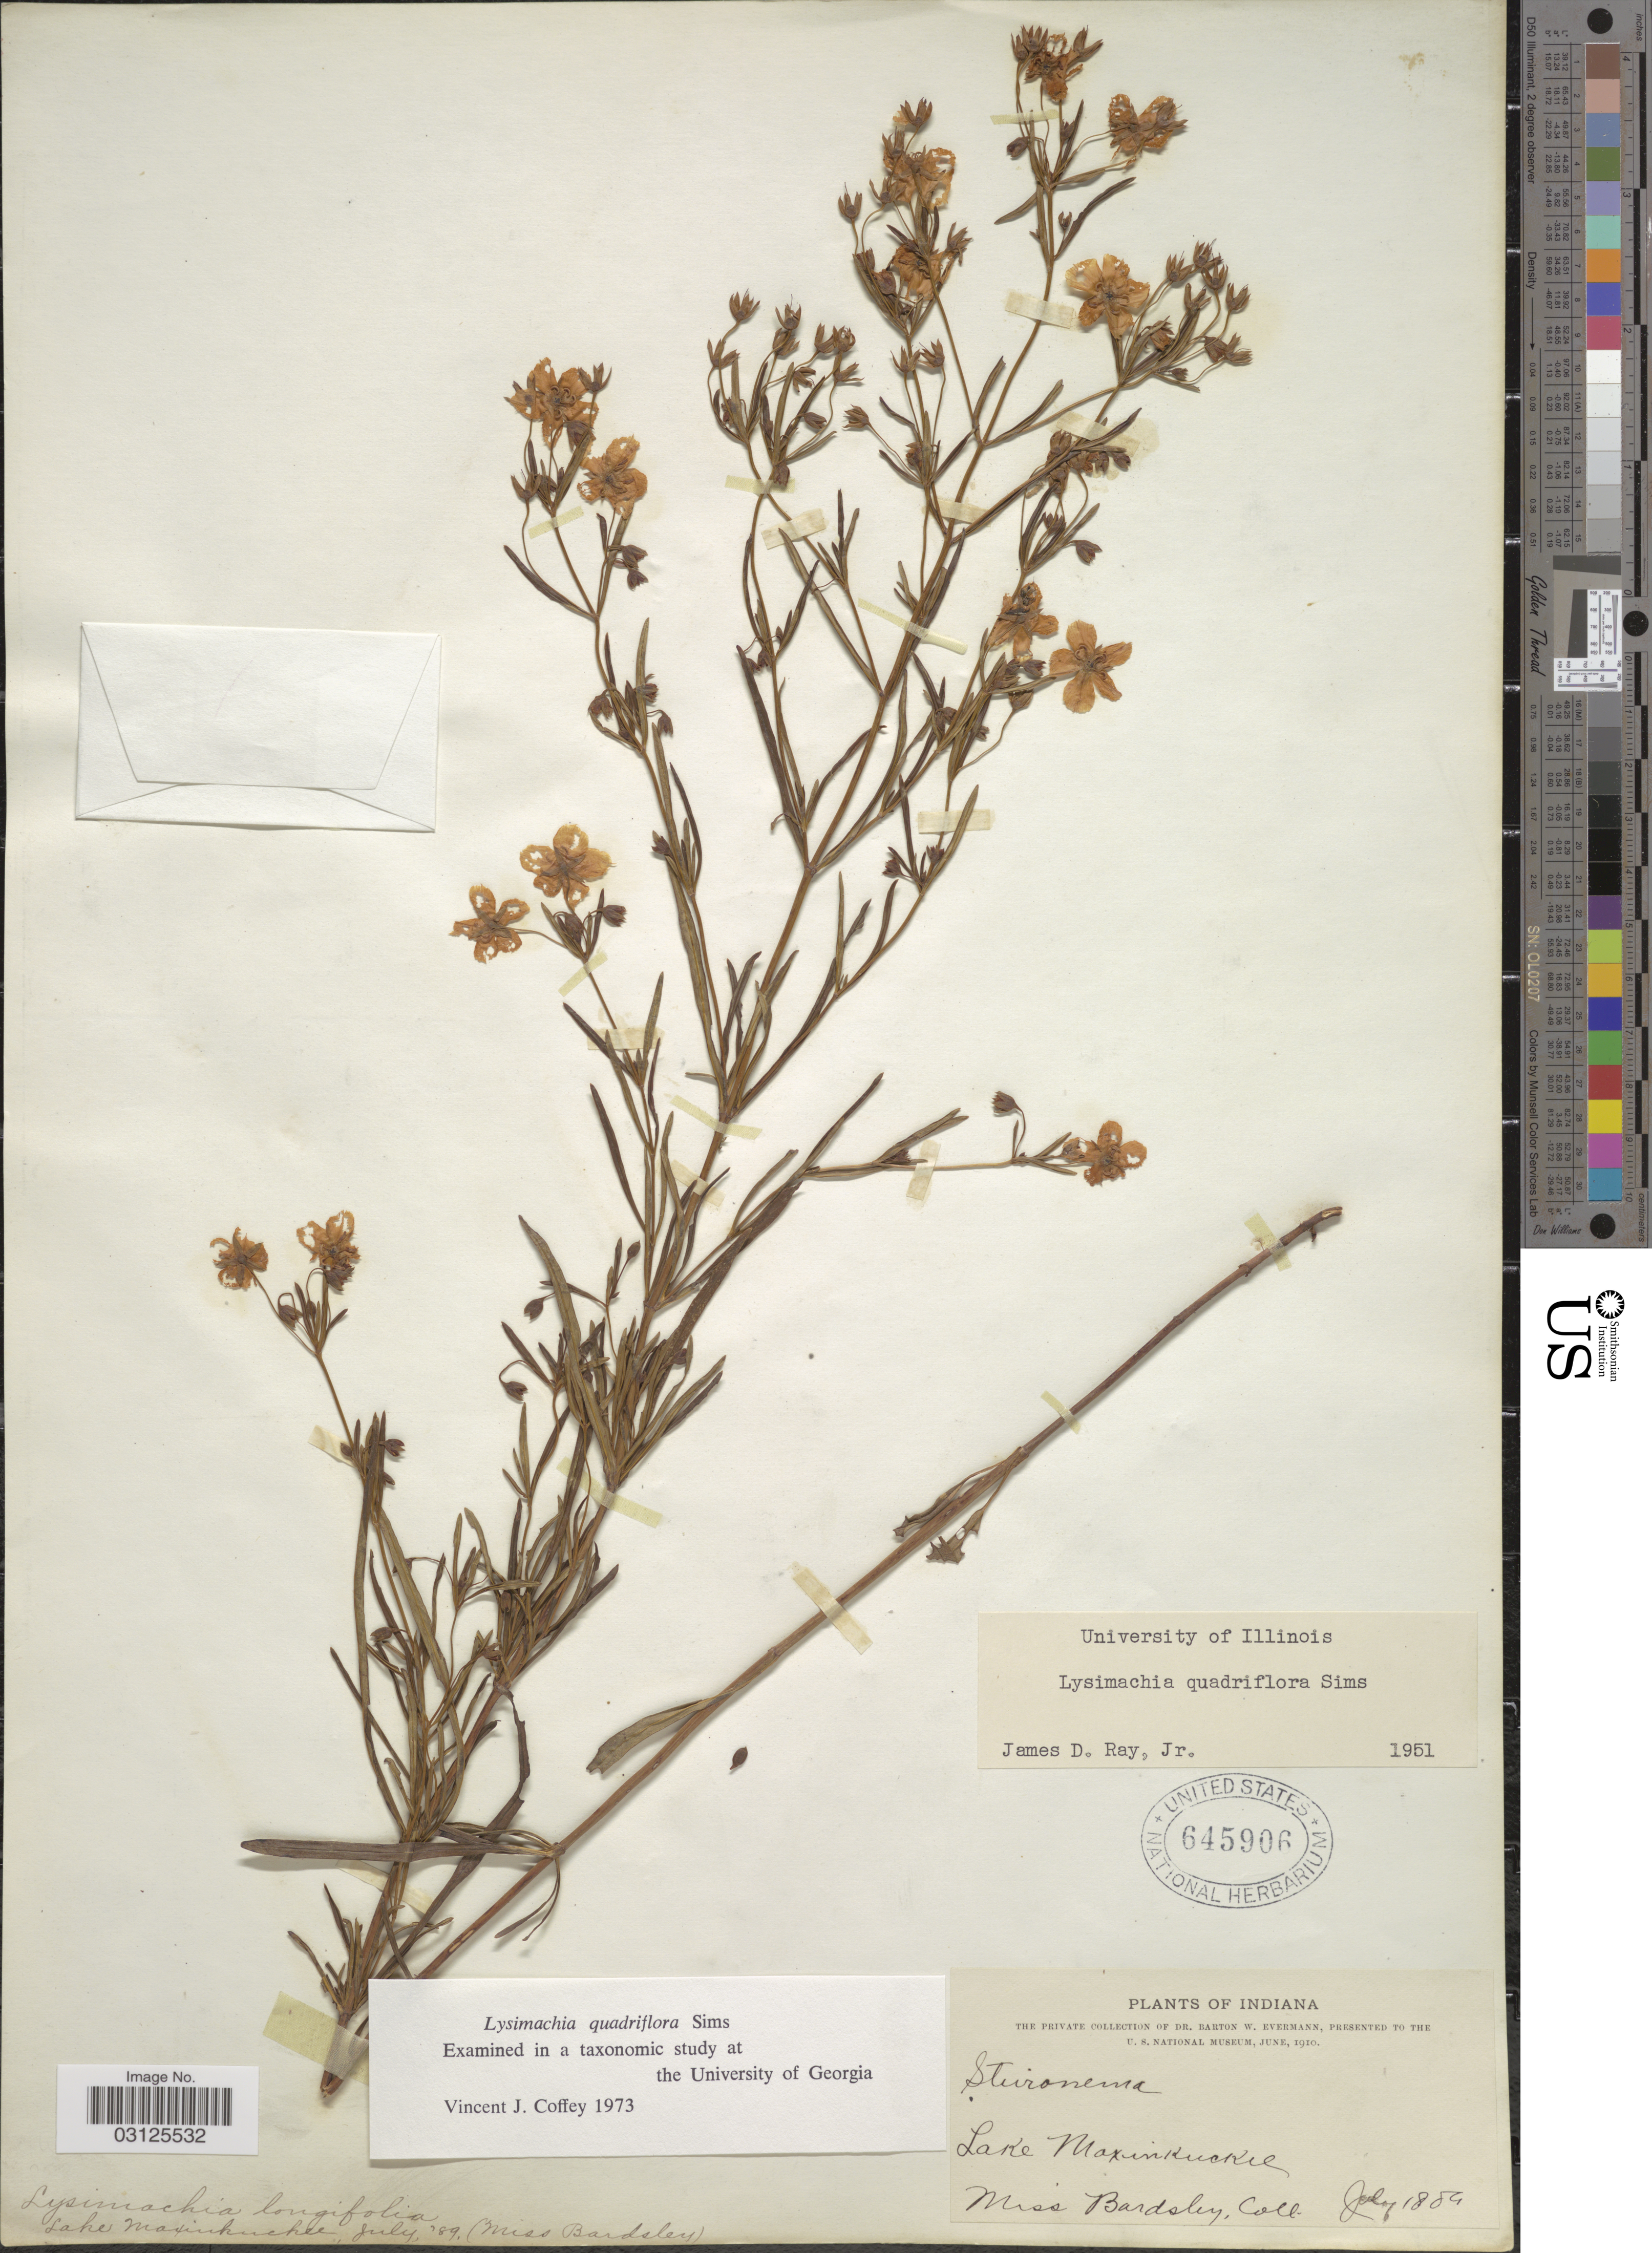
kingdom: Plantae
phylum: Tracheophyta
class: Magnoliopsida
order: Ericales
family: Primulaceae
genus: Lysimachia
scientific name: Lysimachia quadriflora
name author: Sims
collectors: Bardsley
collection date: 1884-07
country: United States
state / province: Indiana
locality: Lake Maxinkuckee.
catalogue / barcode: US 645906